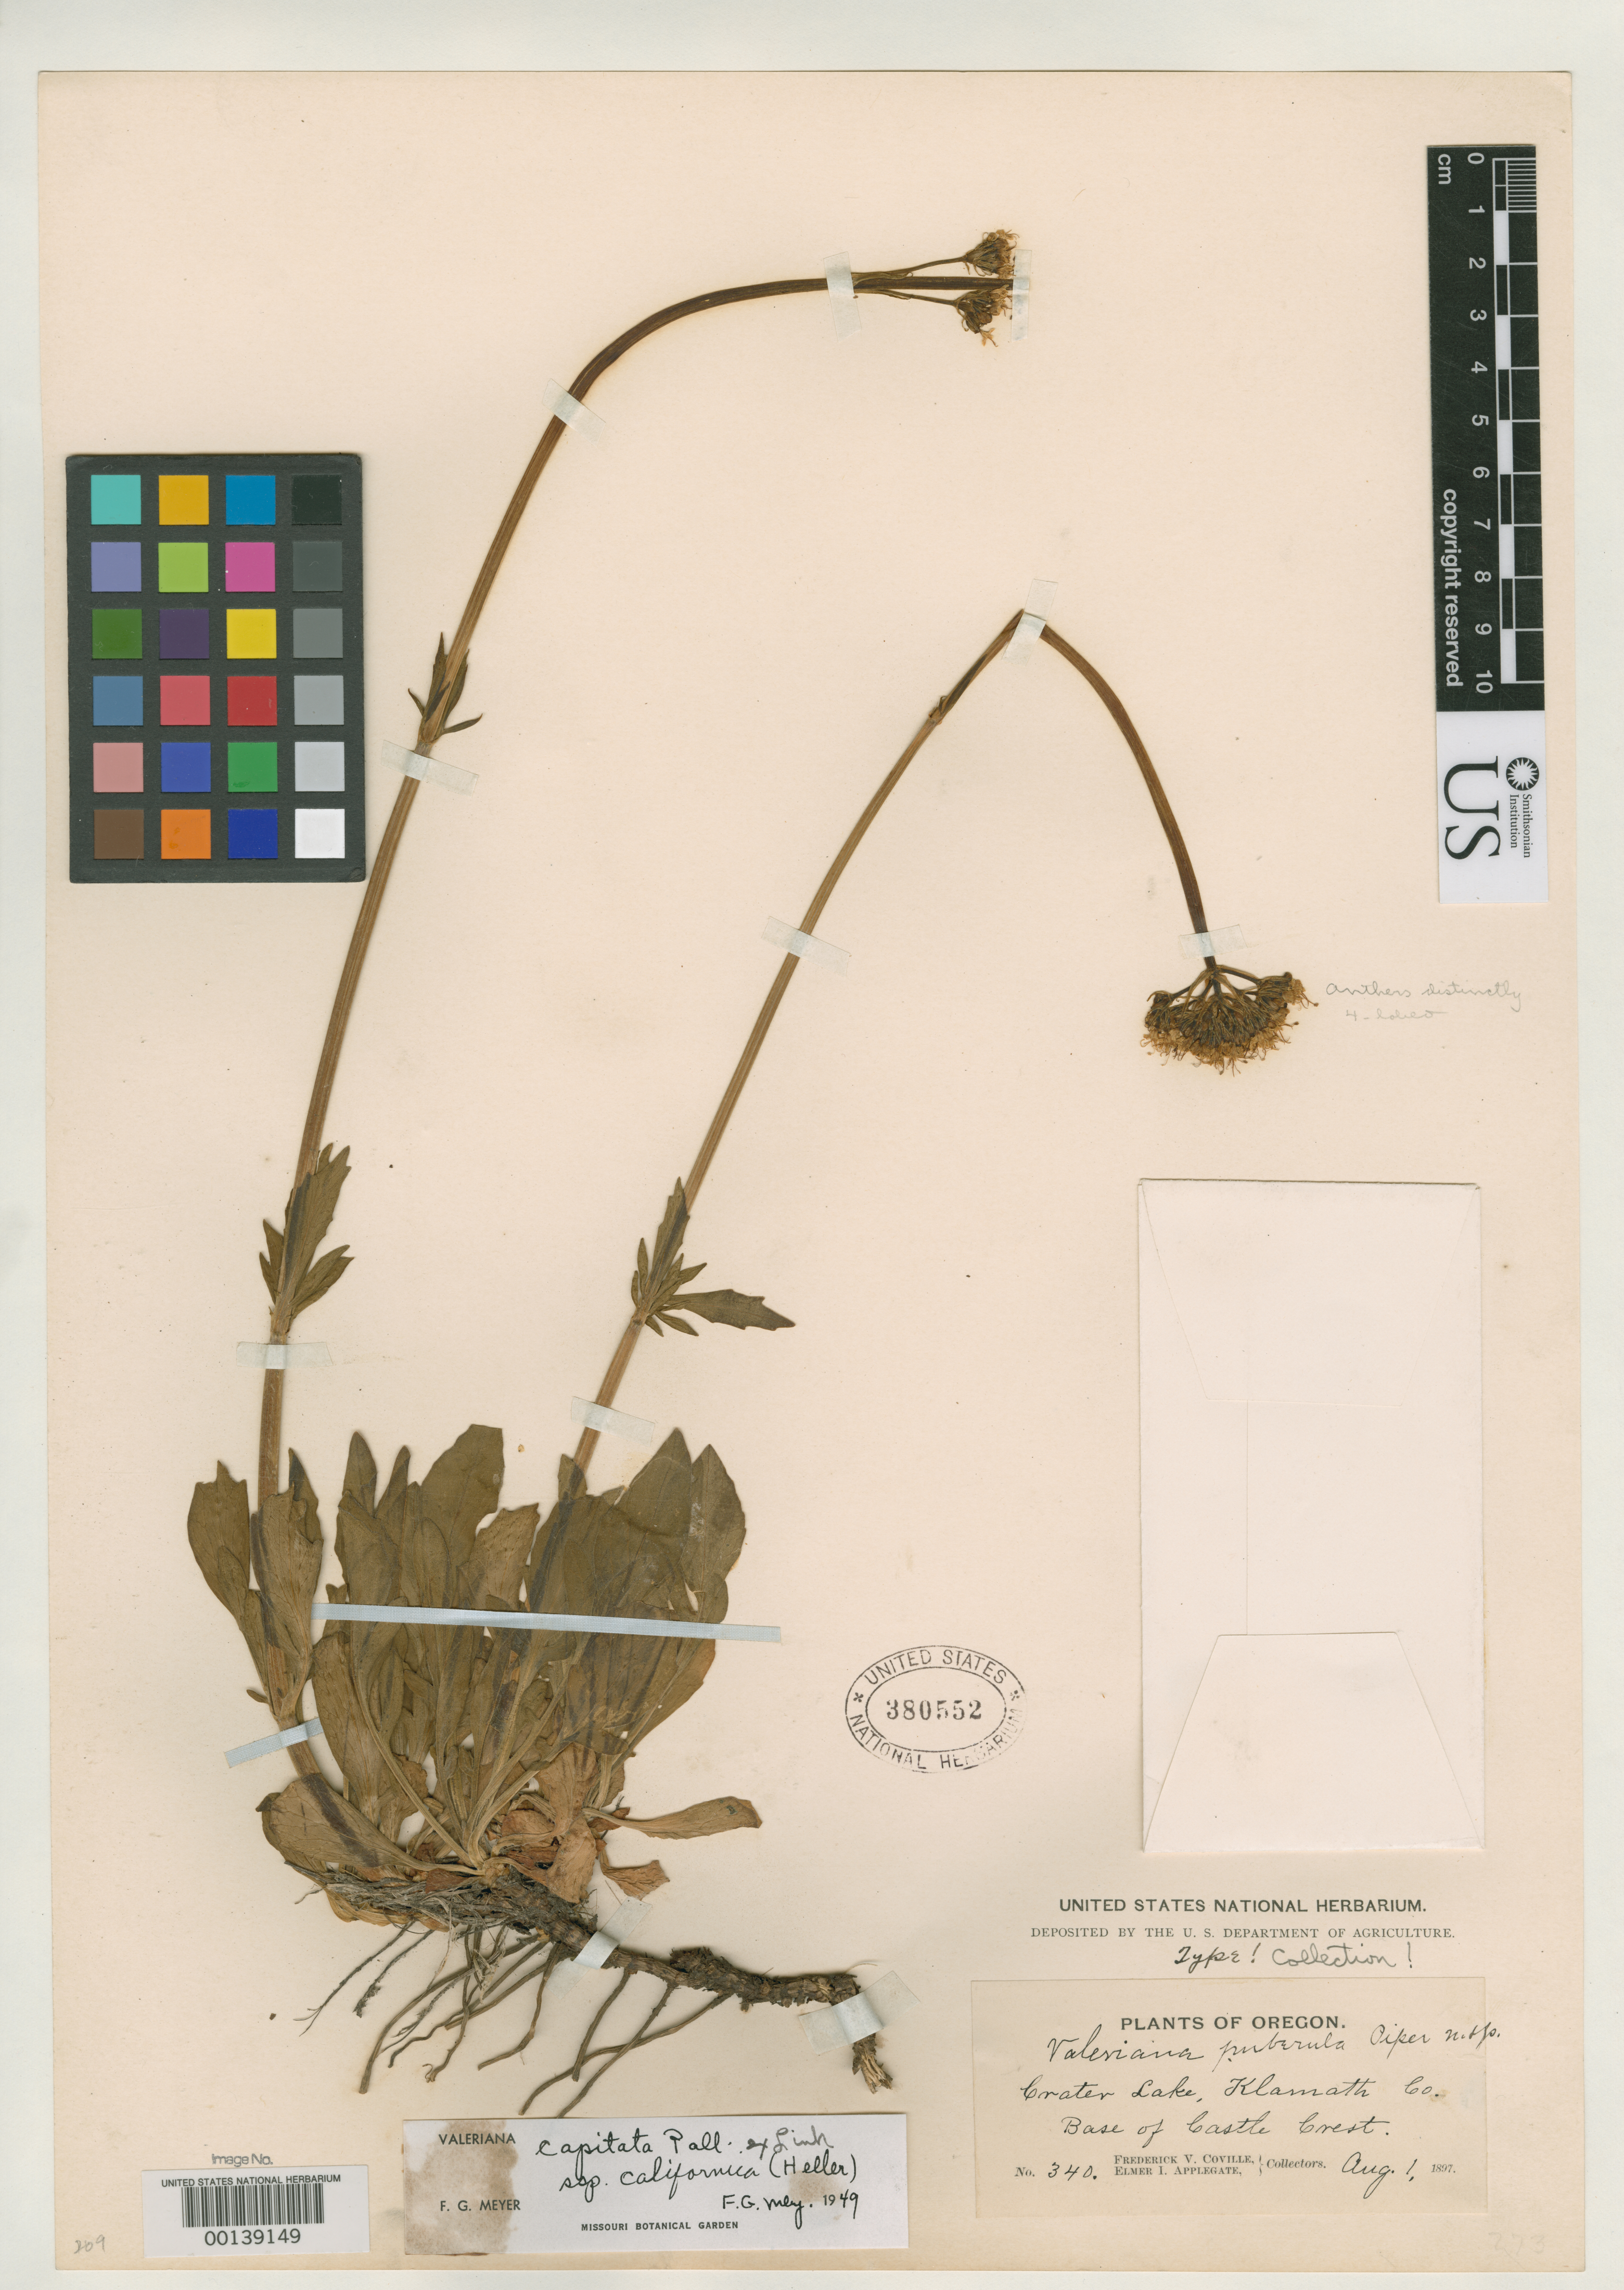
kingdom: Plantae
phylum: Tracheophyta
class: Magnoliopsida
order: Dipsacales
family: Caprifoliaceae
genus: Valeriana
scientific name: Valeriana puberula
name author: Piper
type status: Holotype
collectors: F. V. Coville & E. I. Applegate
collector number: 340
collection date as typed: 01 Aug 1897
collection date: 1897-08-01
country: United States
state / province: Oregon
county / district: Klamath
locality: Base of Castle Creek, Crater Lake.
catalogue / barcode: US 380552